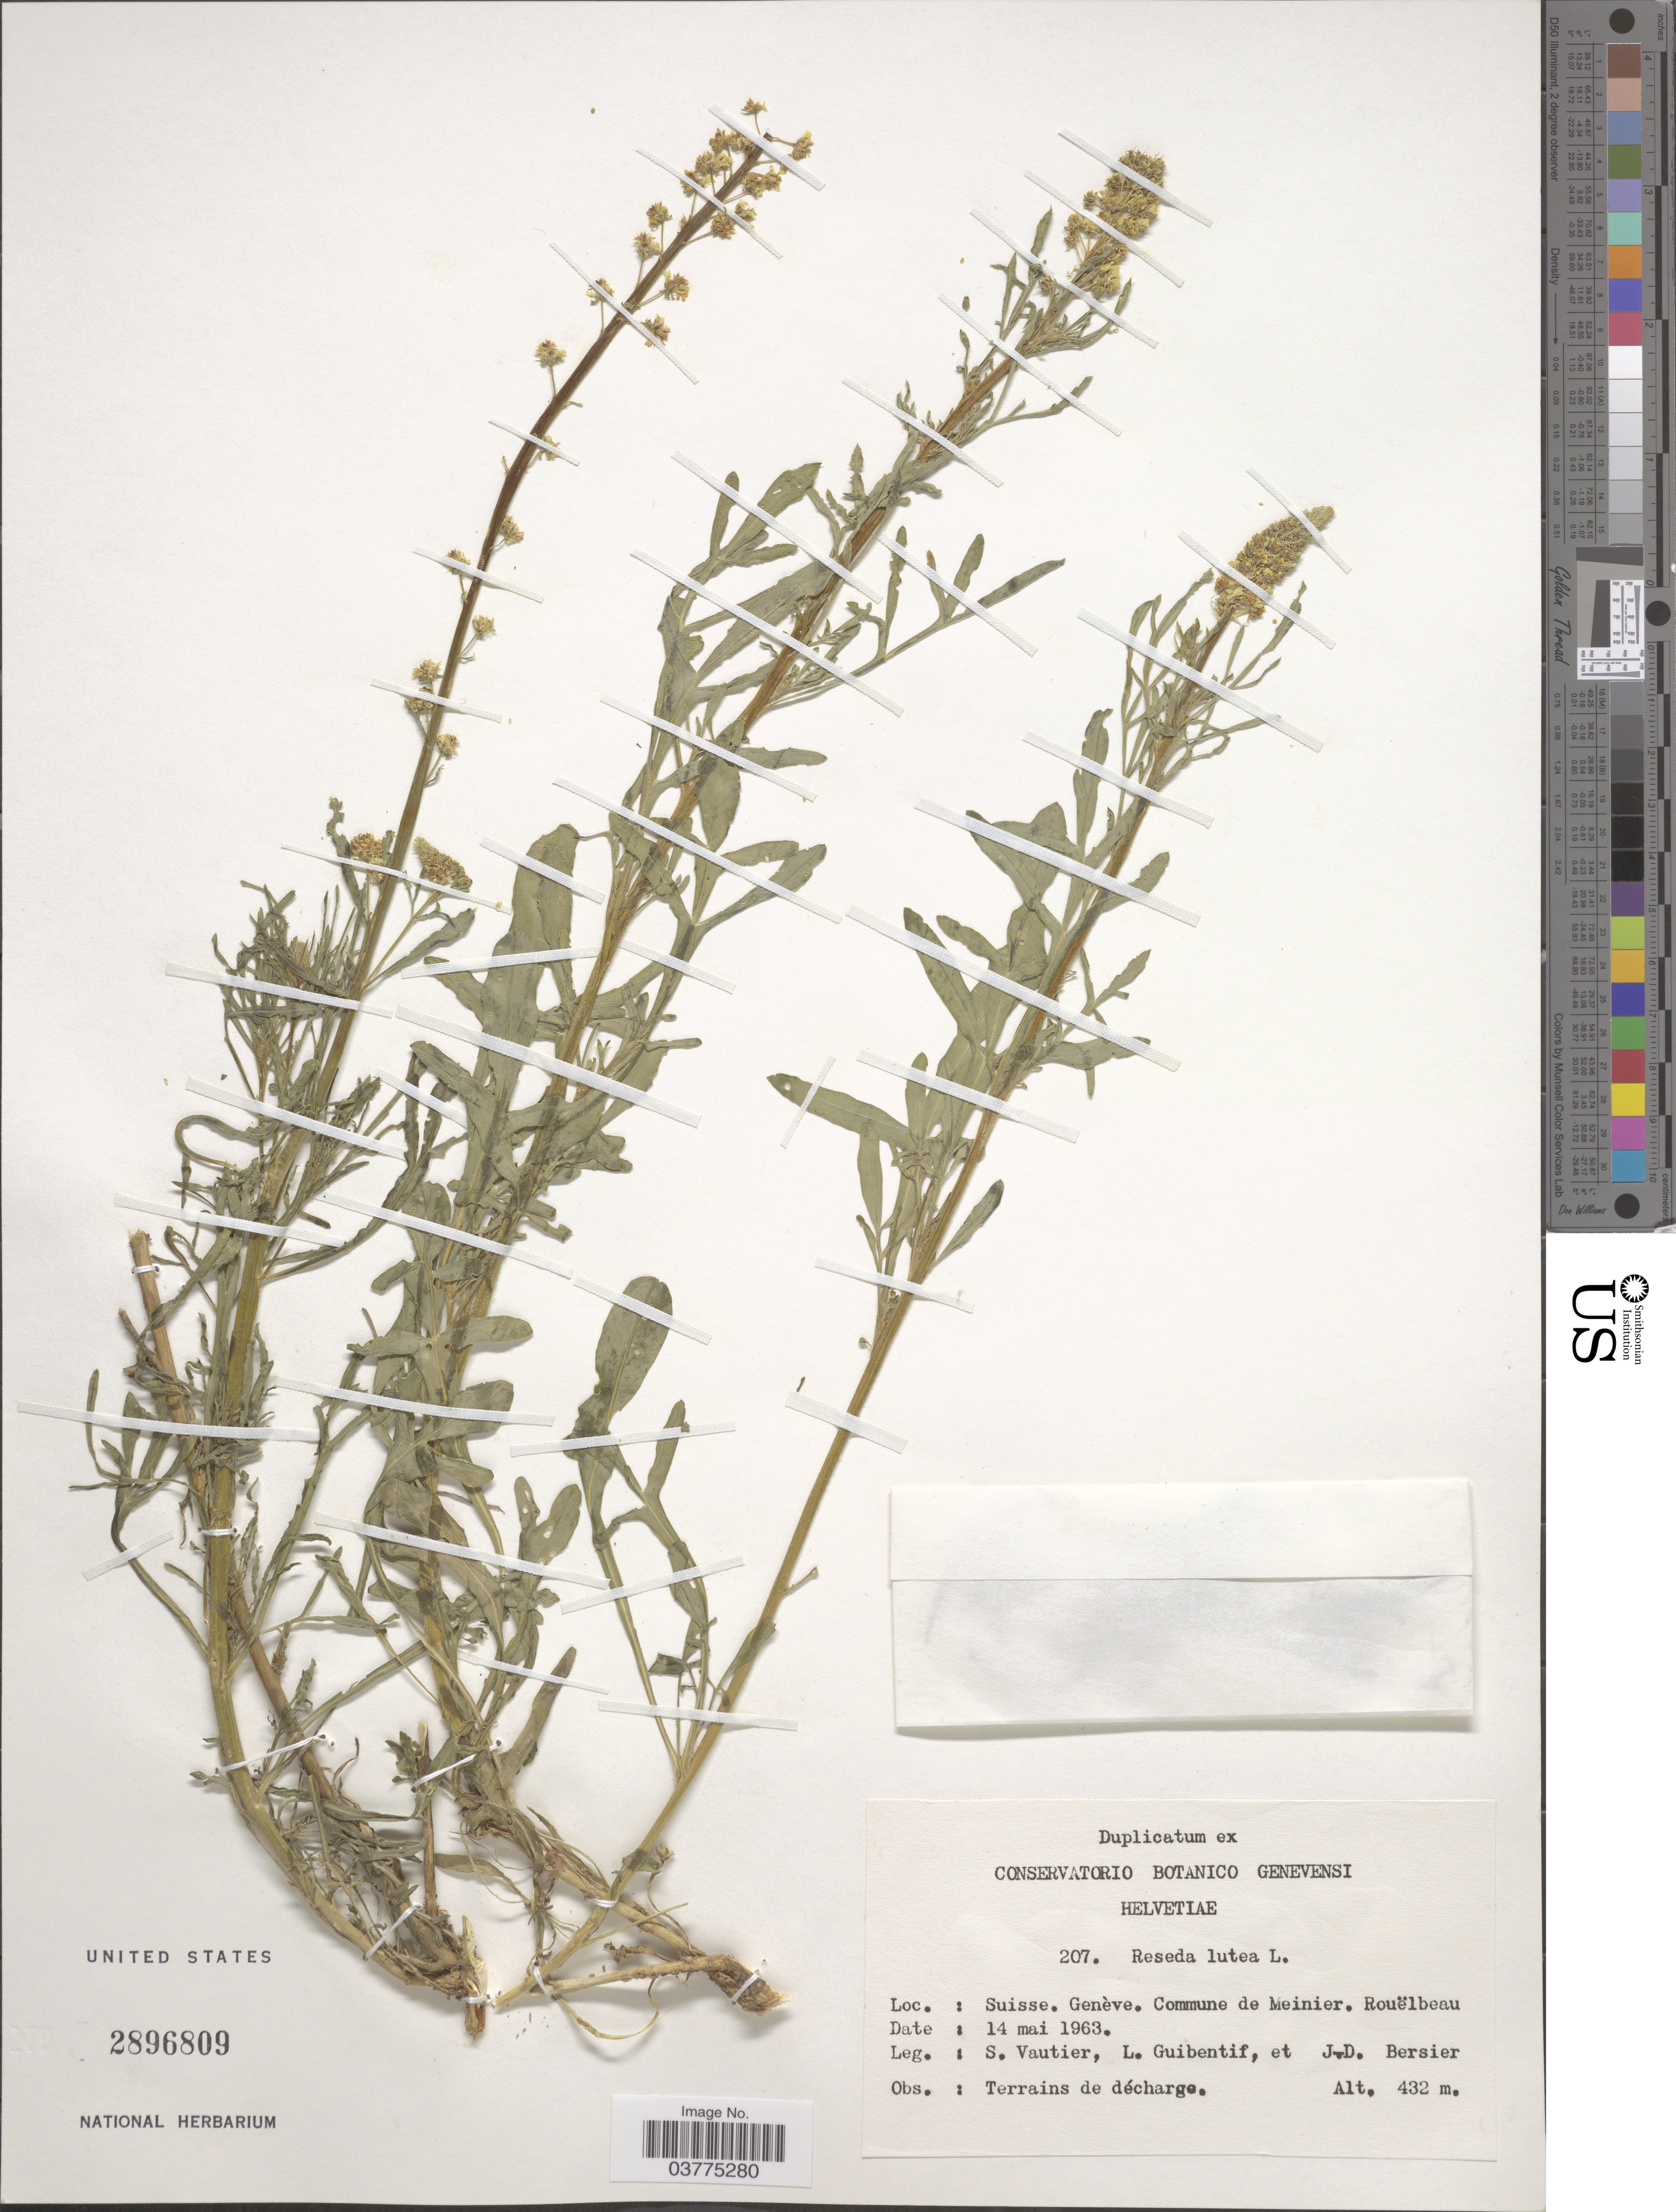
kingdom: Plantae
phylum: Tracheophyta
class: Magnoliopsida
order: Brassicales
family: Resedaceae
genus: Reseda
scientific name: Reseda lutea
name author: L.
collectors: S. Vautier, Guibentif, L. & Bersier, J.D.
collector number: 207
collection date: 1963-05-14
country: Switzerland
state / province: Genève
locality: Helvetiae. Suisse. Genève. Commune de Meinier. Rouëlbeau.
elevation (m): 432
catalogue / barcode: US 2896809